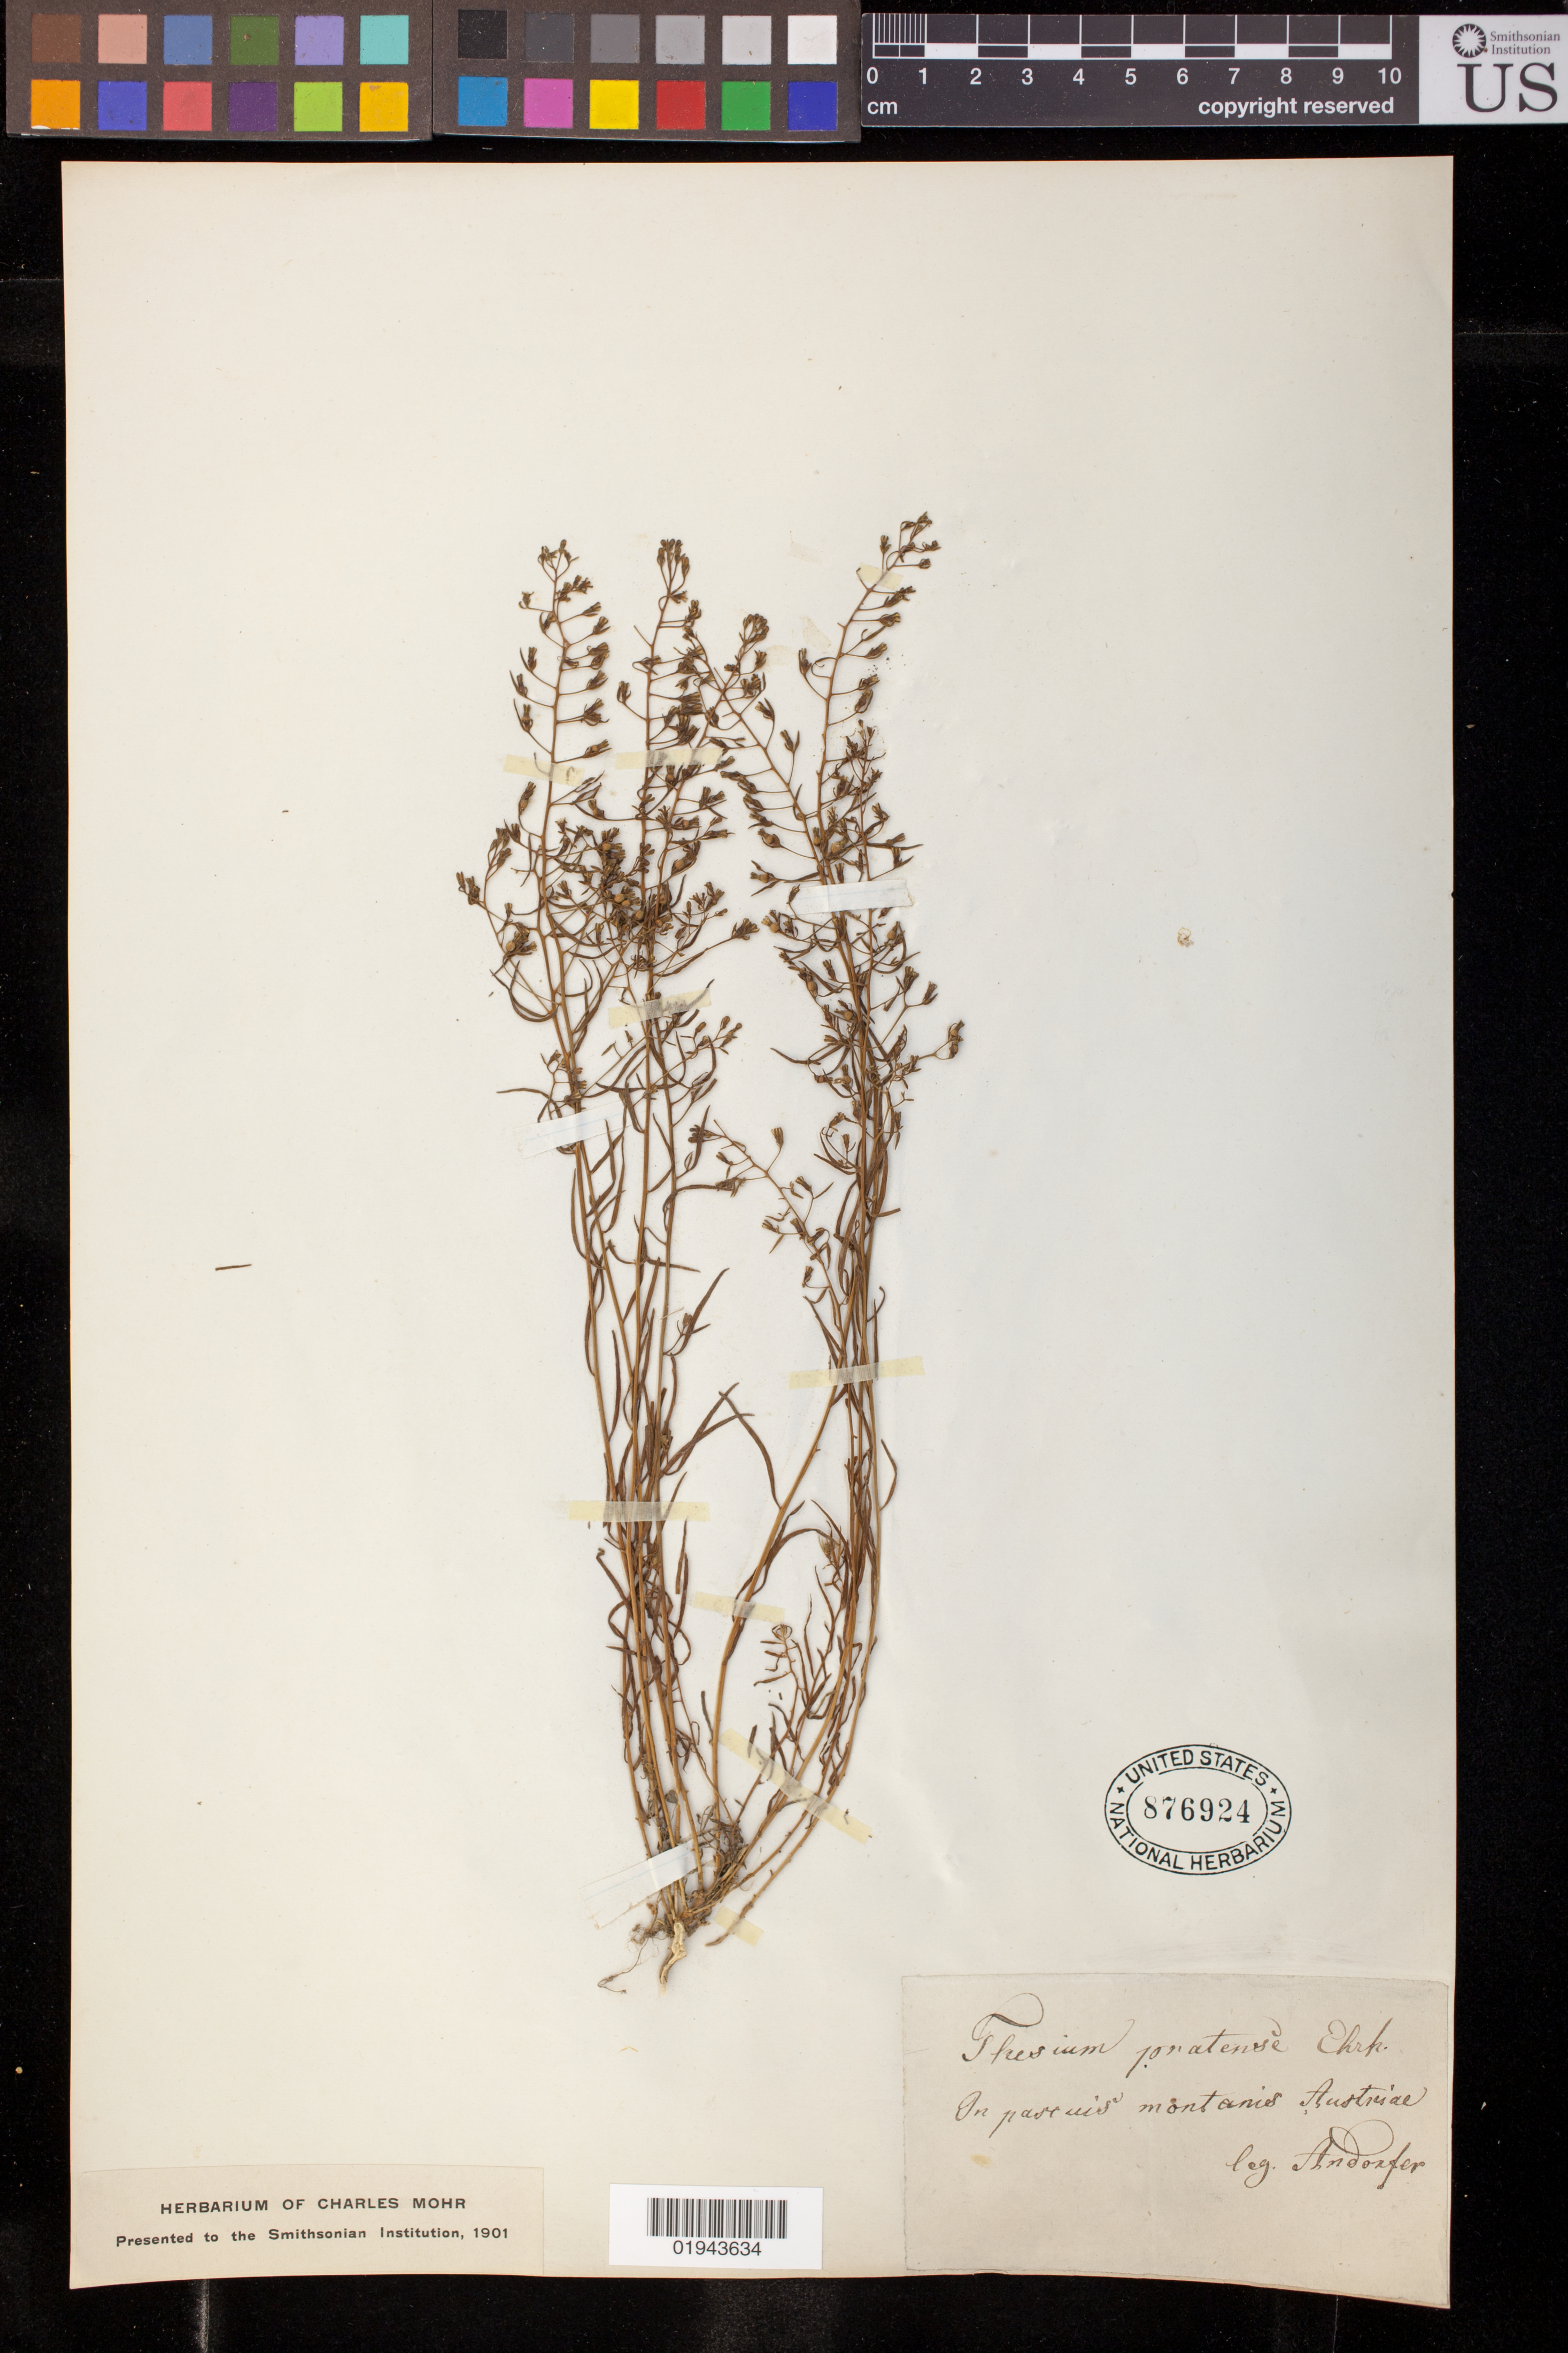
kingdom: Plantae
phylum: Tracheophyta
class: Magnoliopsida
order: Santalales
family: Thesiaceae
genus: Thesium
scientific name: Thesium pratense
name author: Ehrh. ex Schrad.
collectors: J. A. Ewan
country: Austria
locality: montanis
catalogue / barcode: US 876924